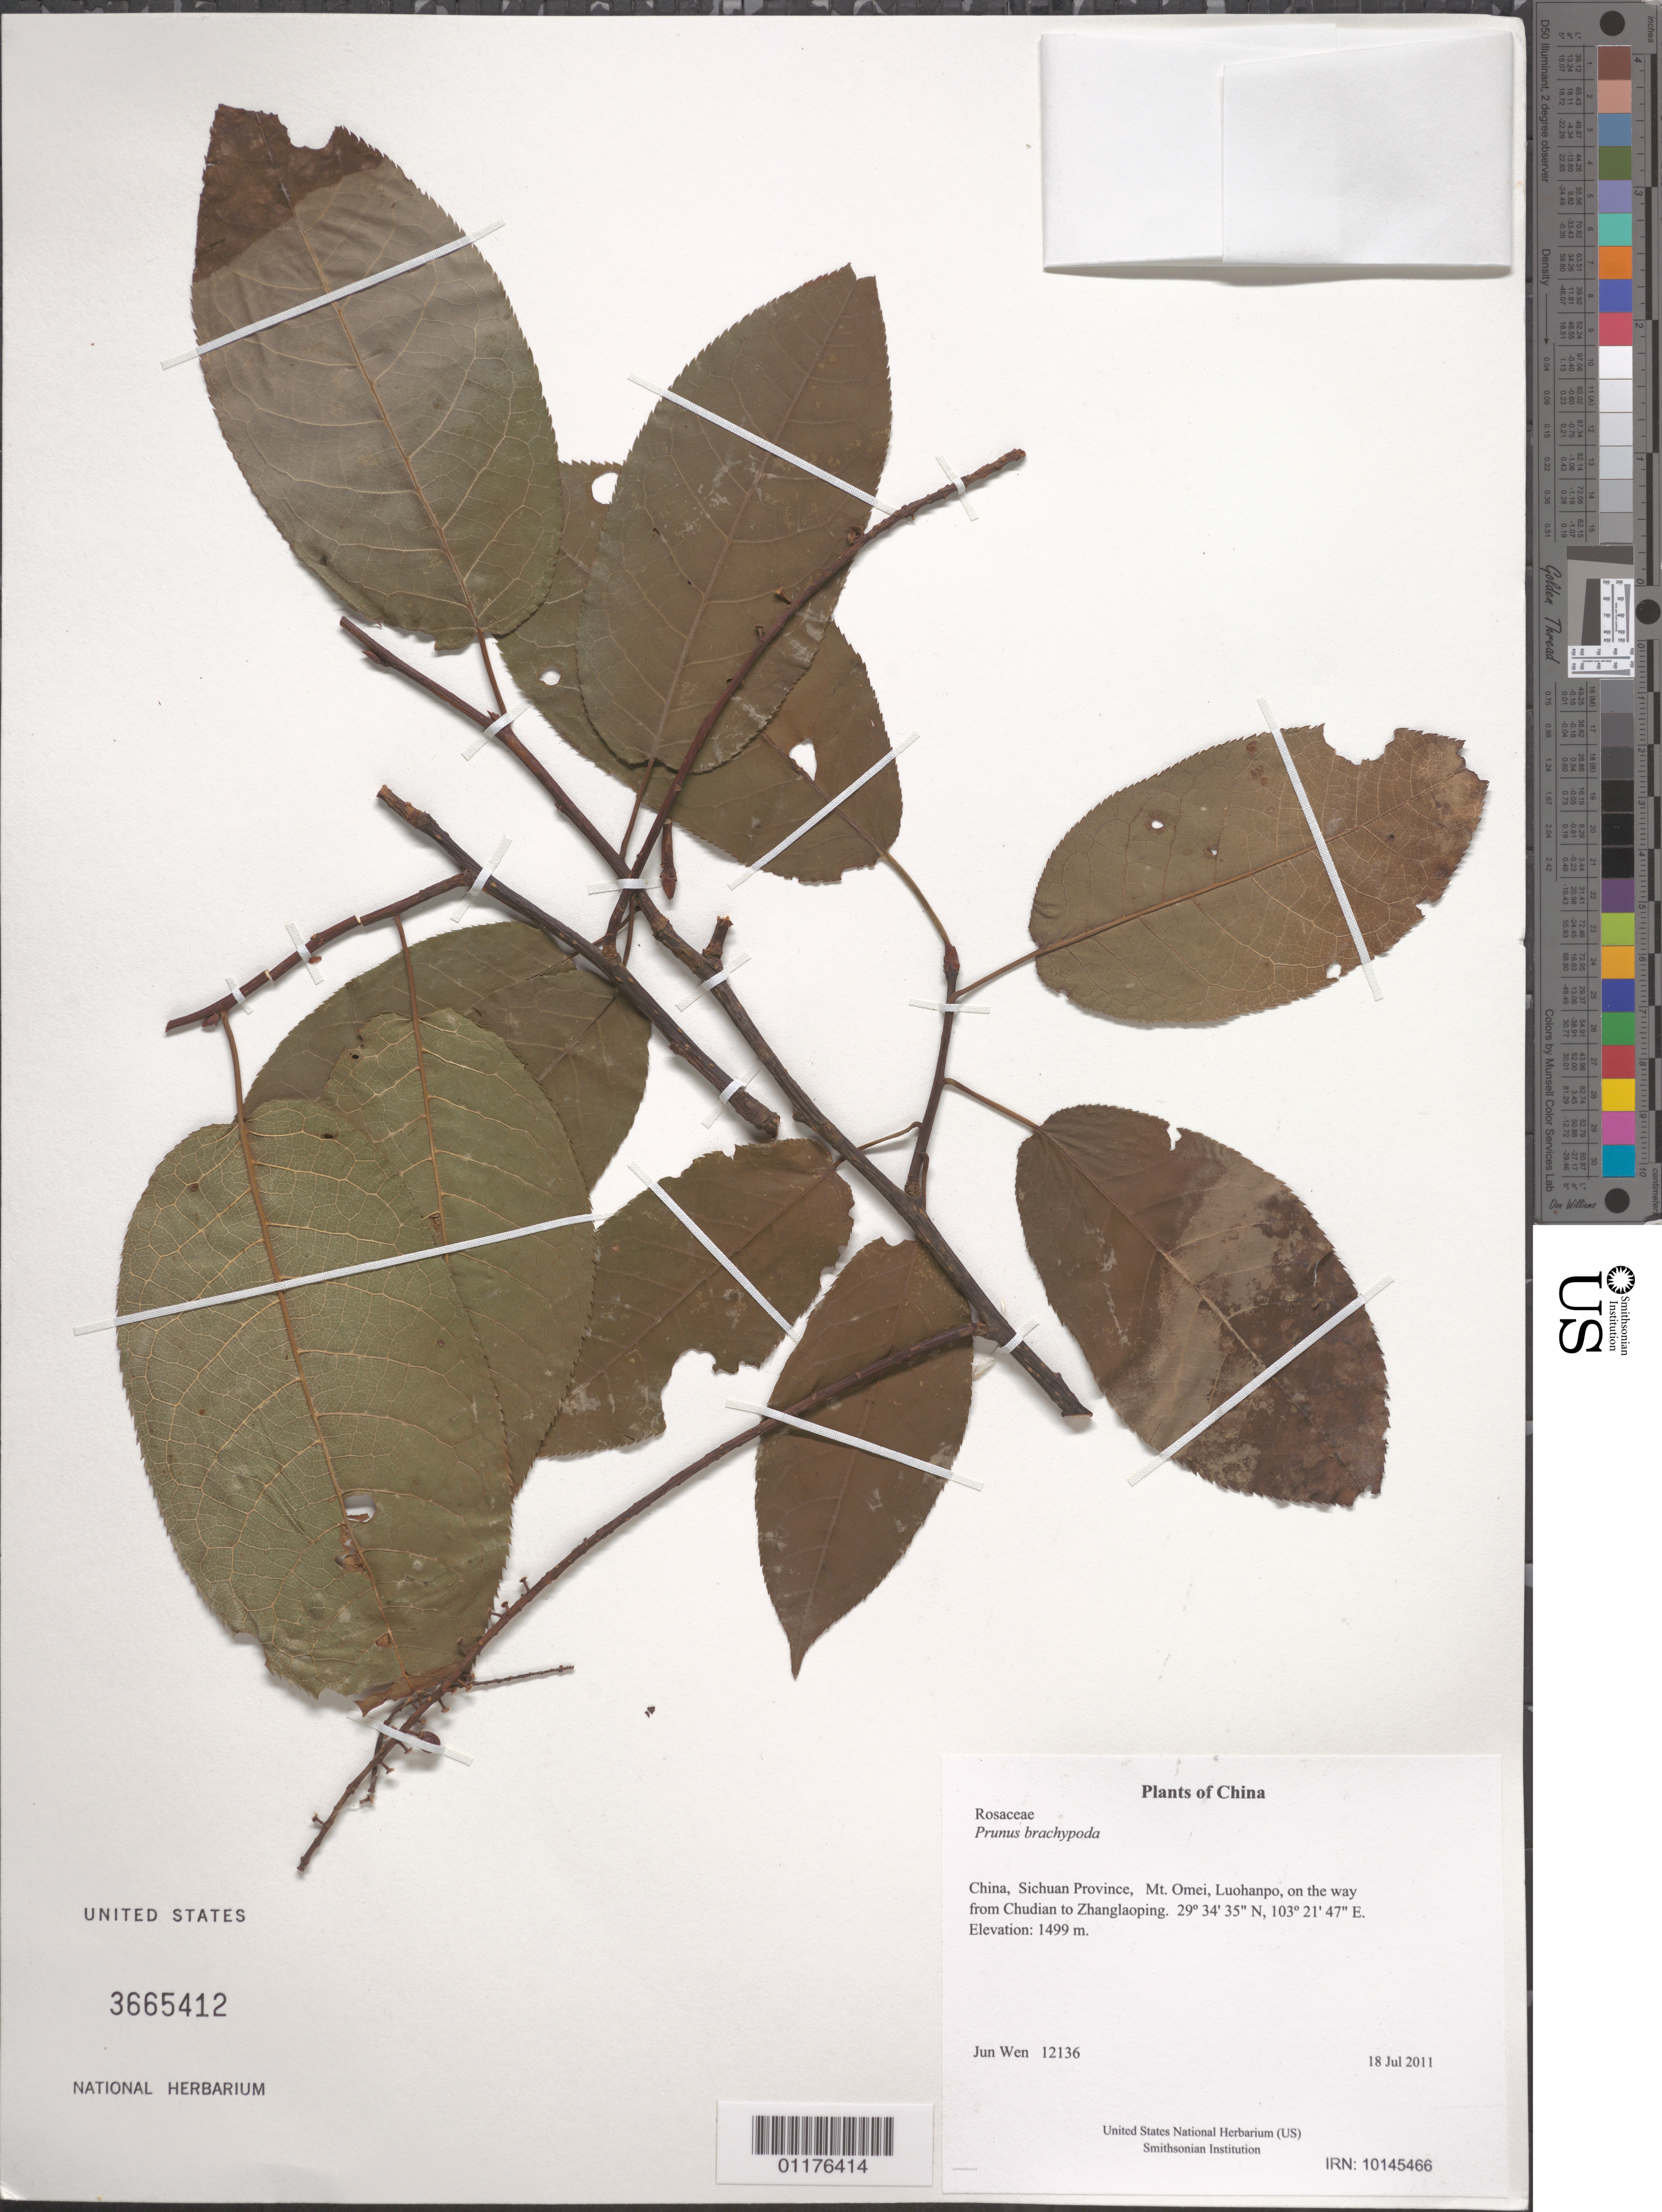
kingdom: Plantae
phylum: Tracheophyta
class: Magnoliopsida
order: Rosales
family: Rosaceae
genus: Prunus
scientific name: Prunus brachypoda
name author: Batalin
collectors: J. Wen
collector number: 12136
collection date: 2011-07-18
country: China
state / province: Sichuan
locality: Mt. Omei, Luohanpo, on the way from Chudian to Zhanglaoping.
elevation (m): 1499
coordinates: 29 34 34.6 N, 103 21 46.8 E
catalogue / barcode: US 3665412